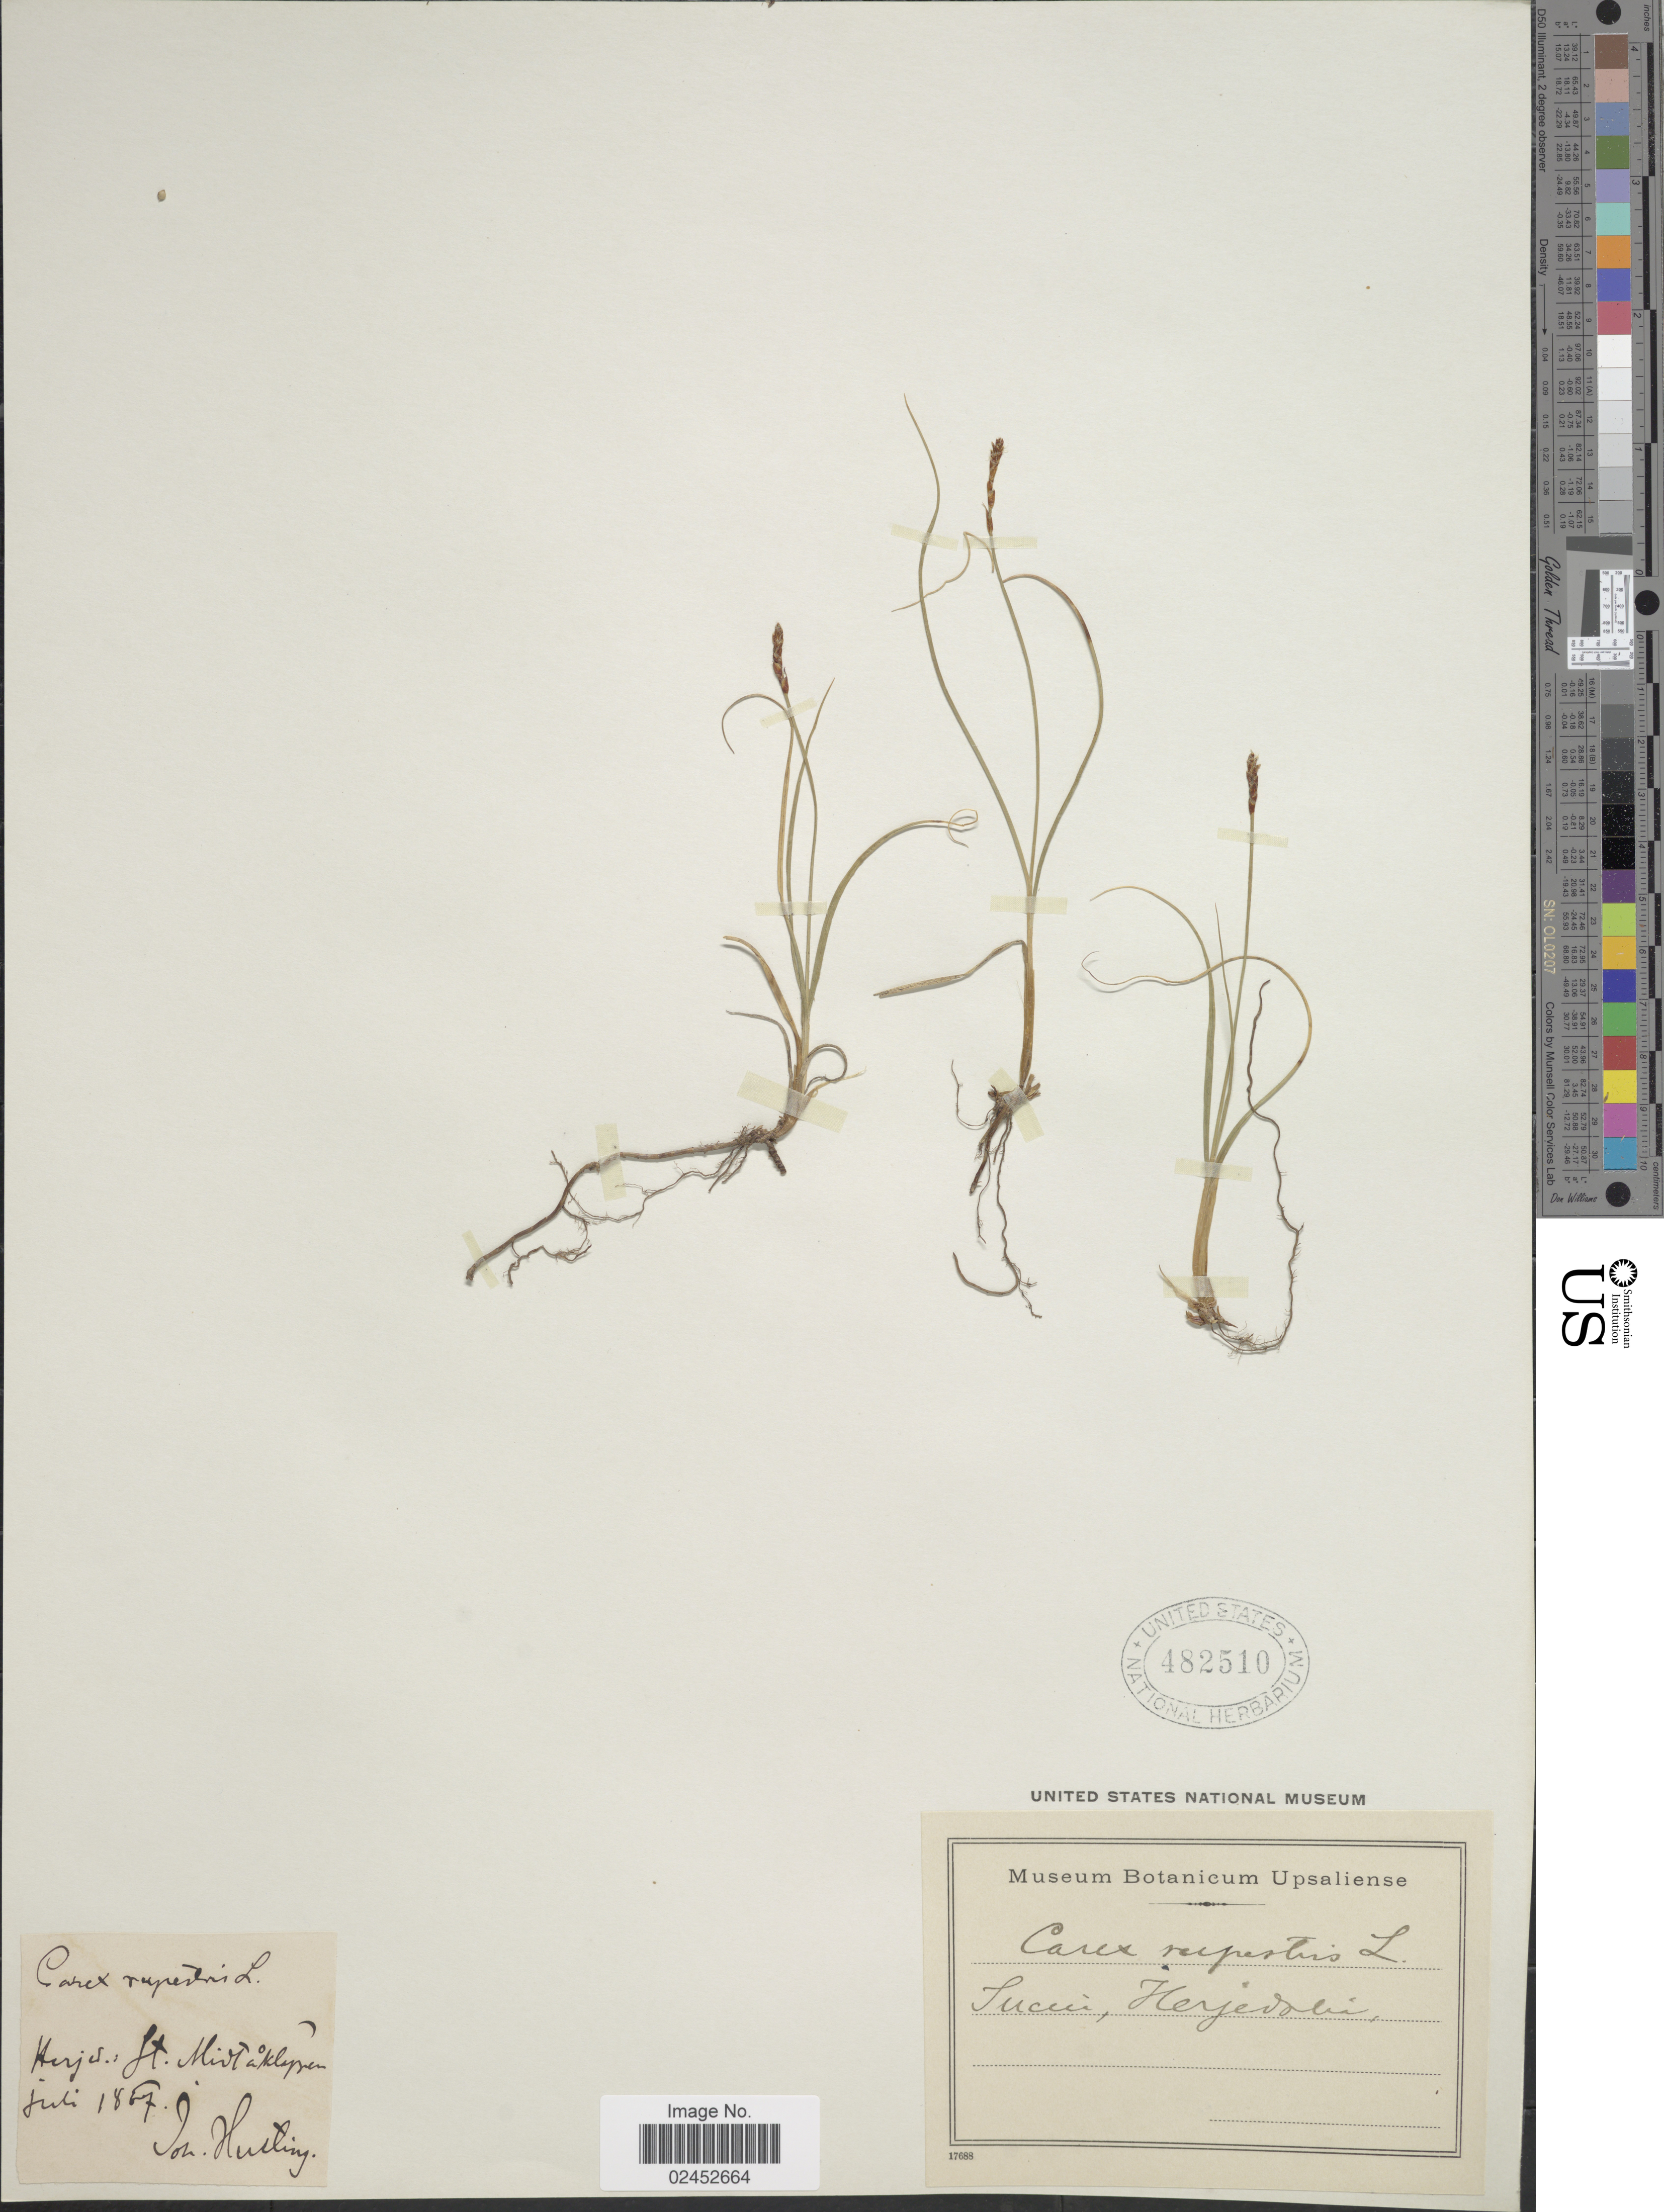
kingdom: Plantae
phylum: Tracheophyta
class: Liliopsida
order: Poales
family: Cyperaceae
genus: Carex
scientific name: Carex rupestris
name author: All.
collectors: J. Husling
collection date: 1867-07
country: Sweden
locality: Suecia, Herjedalen, St. Mittåkläppen.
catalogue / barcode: US 482510